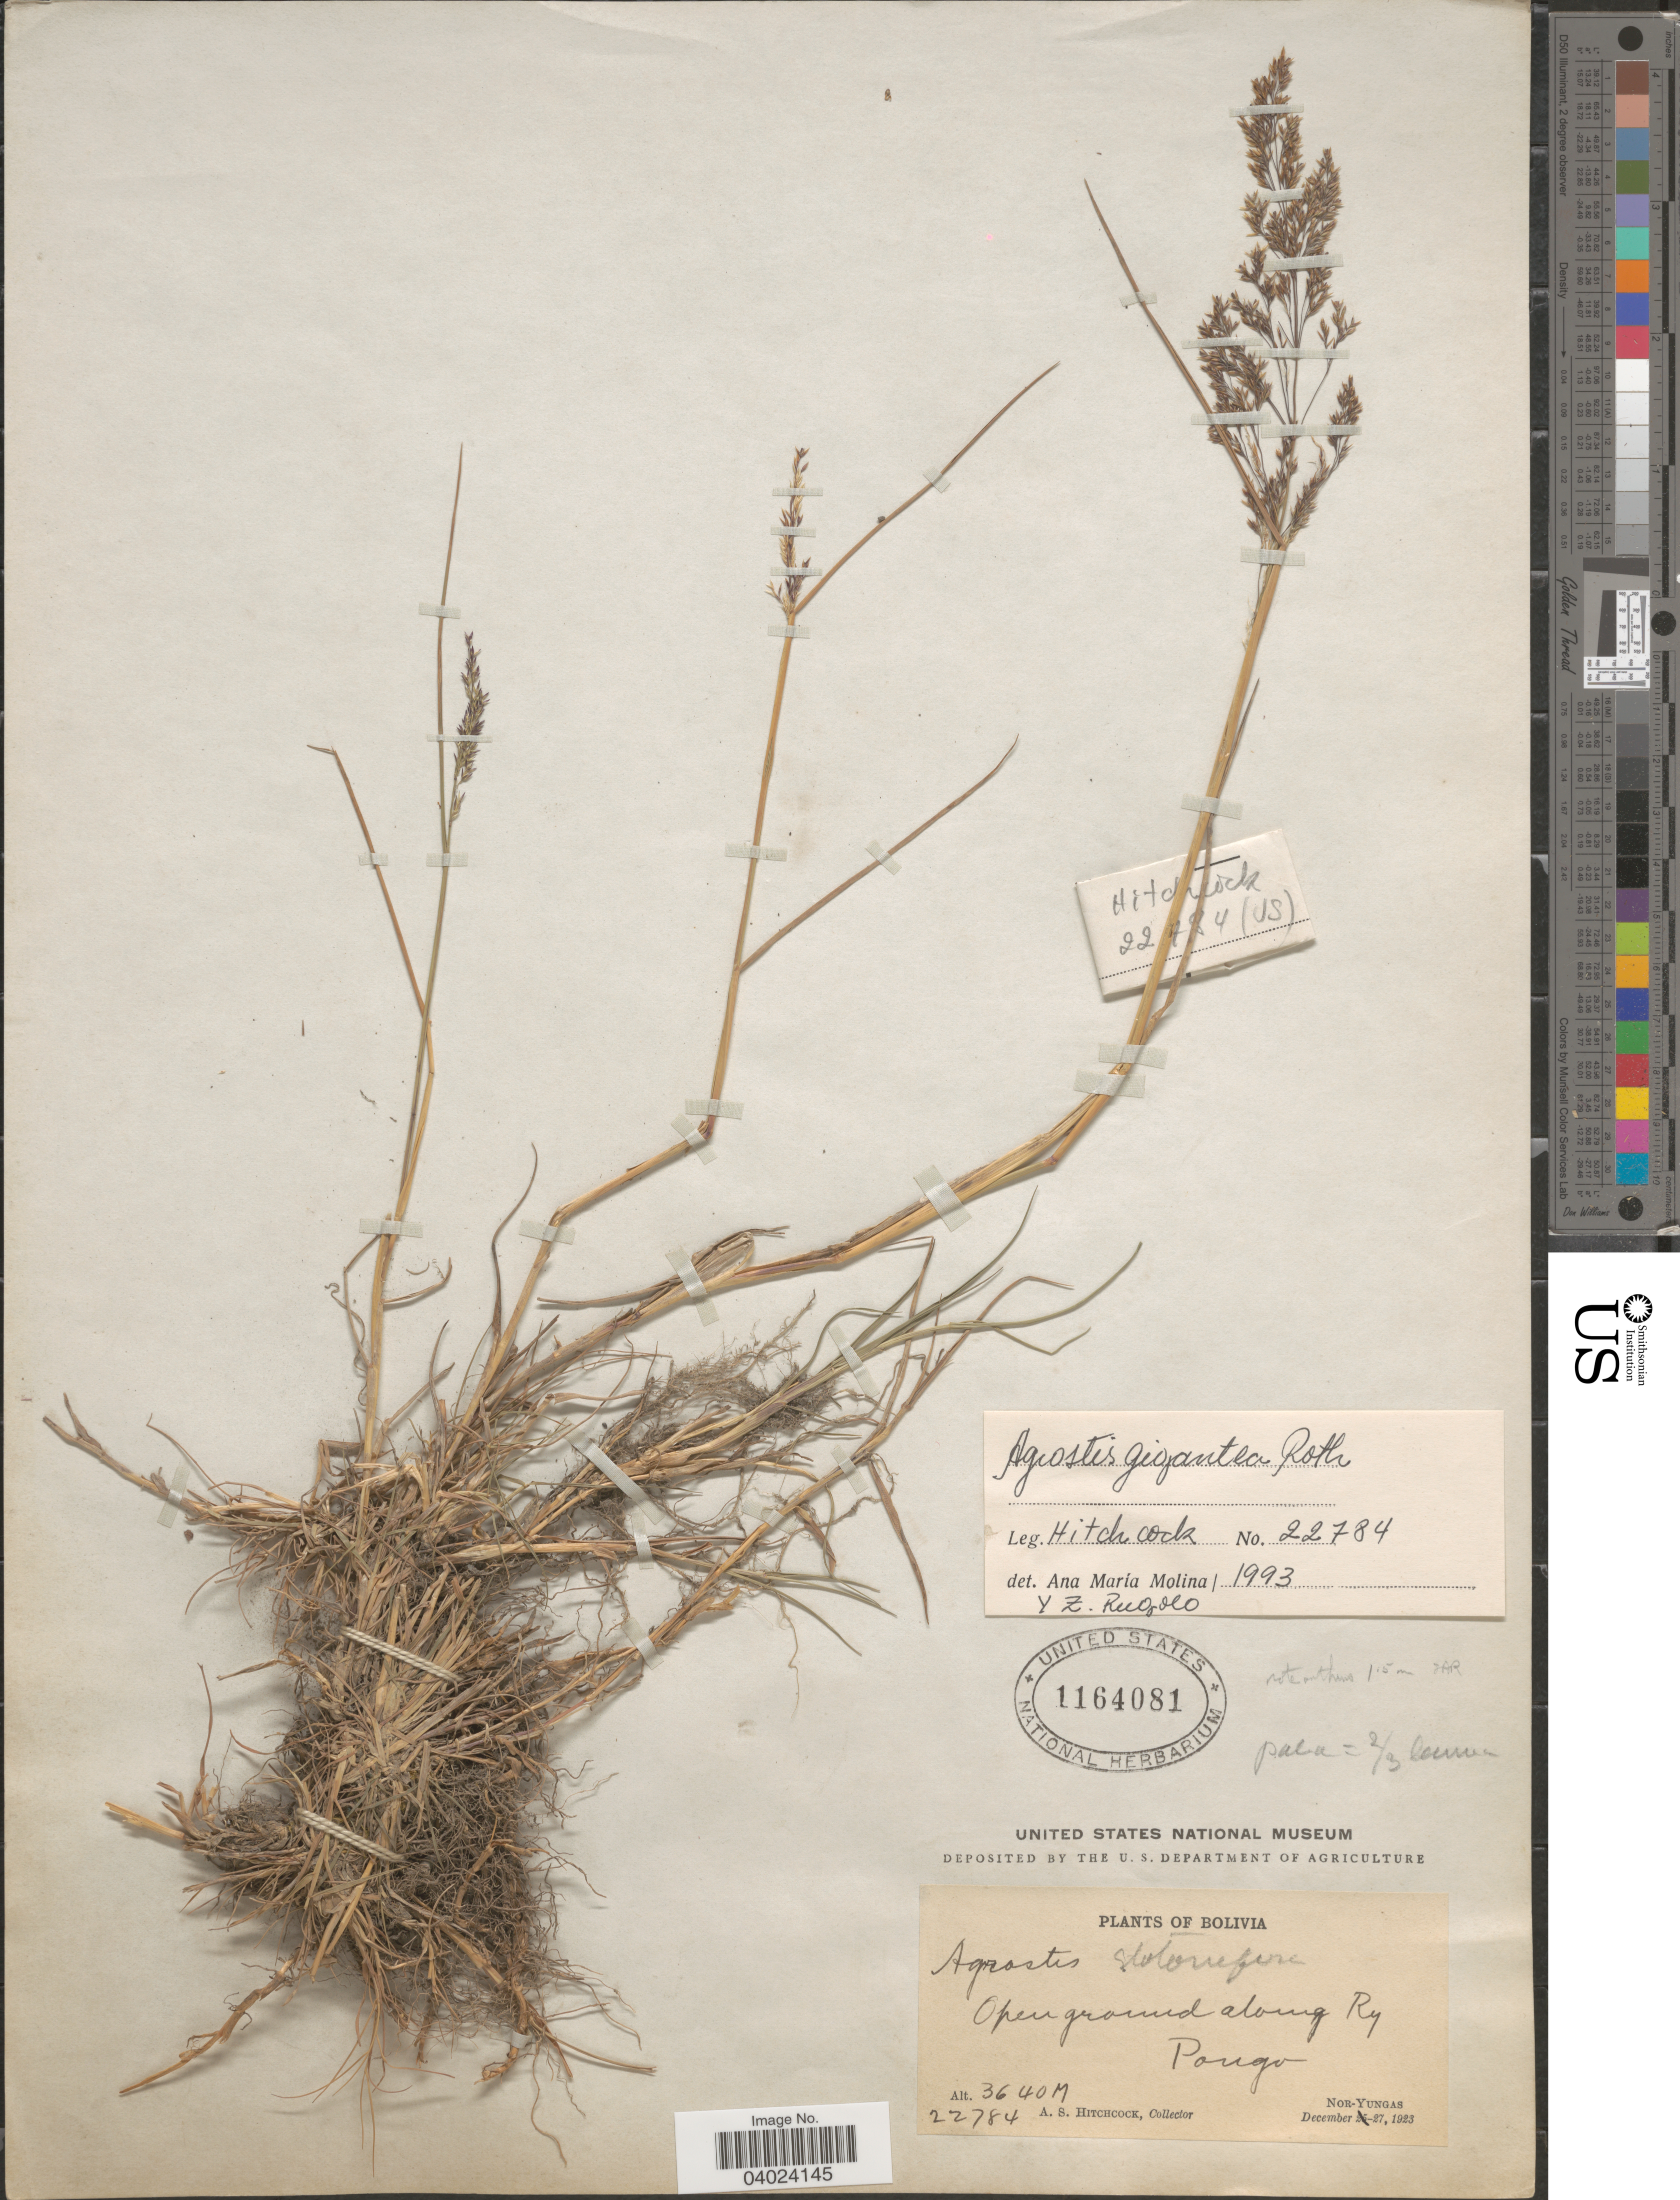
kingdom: Plantae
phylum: Tracheophyta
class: Liliopsida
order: Poales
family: Poaceae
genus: Agrostis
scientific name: Agrostis gigantea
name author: Roth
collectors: A. S. Hitchcock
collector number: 22784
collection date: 1923-12-27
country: Bolivia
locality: Along Ry. Pongo. Nor-Yungas.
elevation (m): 3640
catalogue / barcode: US 1164081